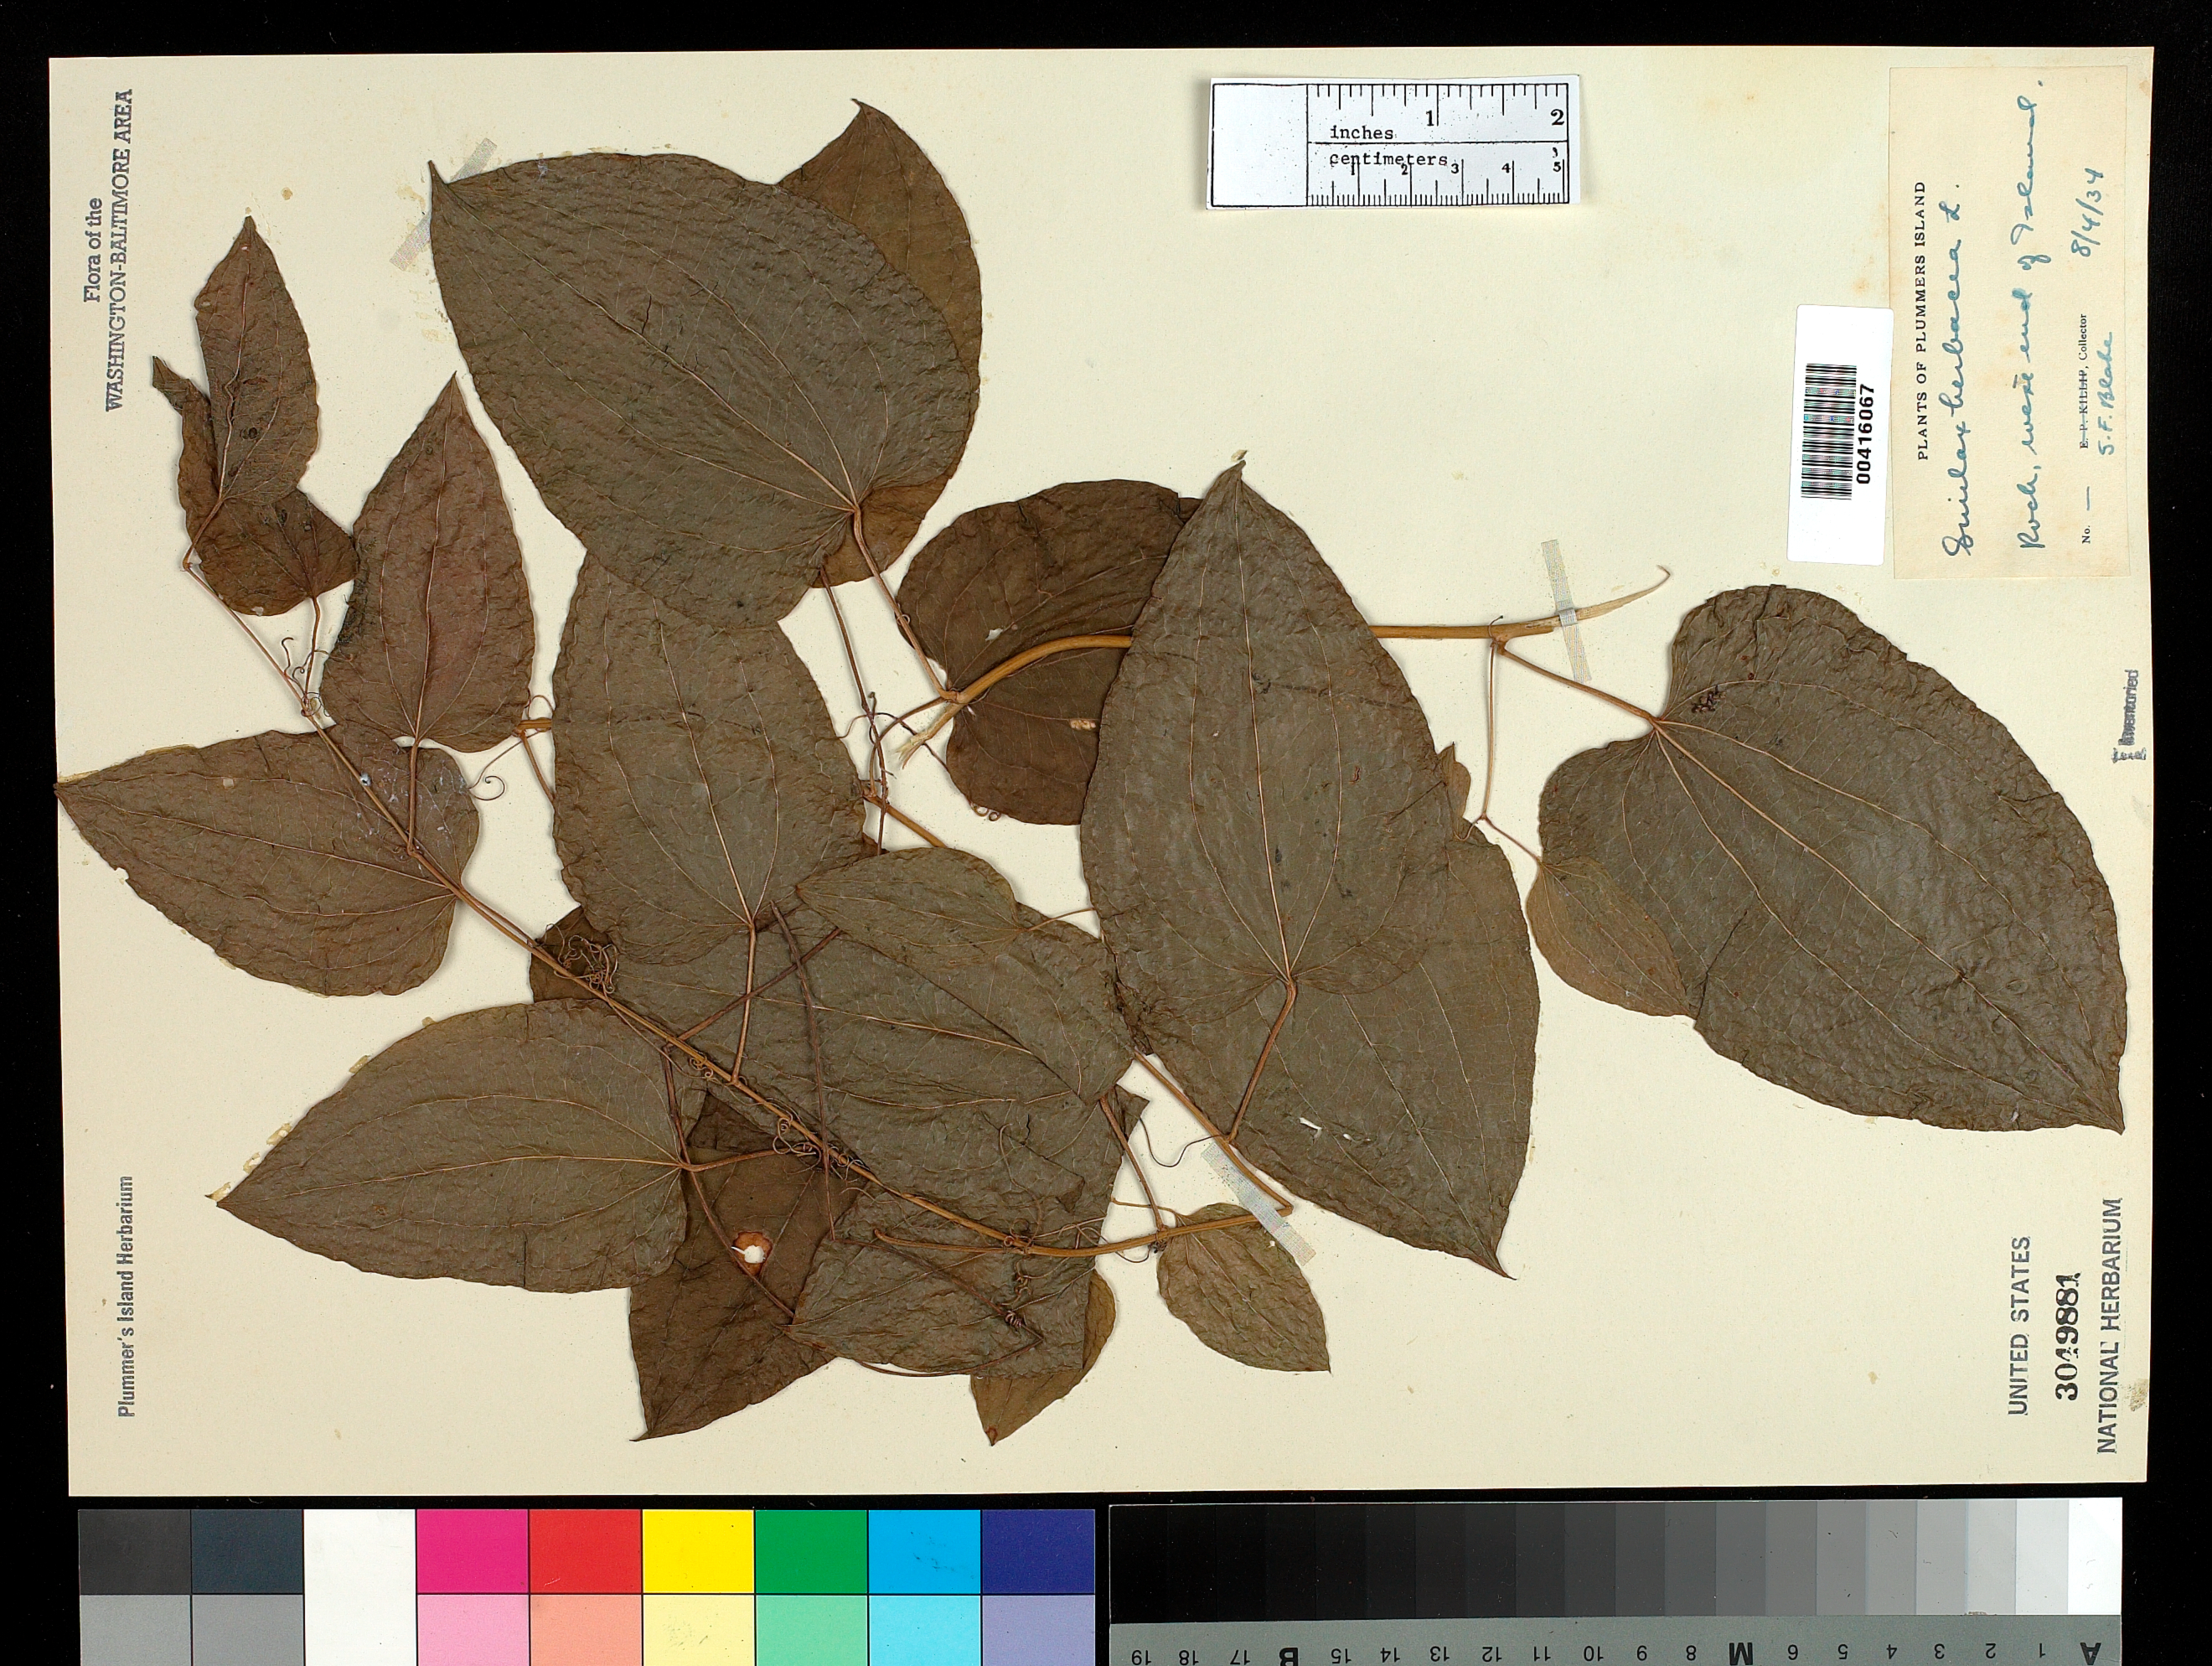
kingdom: Plantae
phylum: Tracheophyta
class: Liliopsida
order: Liliales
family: Smilacaceae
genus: Smilax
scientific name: Smilax herbacea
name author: L.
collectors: S. Blake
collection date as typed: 04 Aug 1934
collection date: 1934-08-04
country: United States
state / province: Maryland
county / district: Montgomery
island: Plummers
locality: Plummer's Island; rock, west end of Island C. & O. Canal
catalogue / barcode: US 3049881